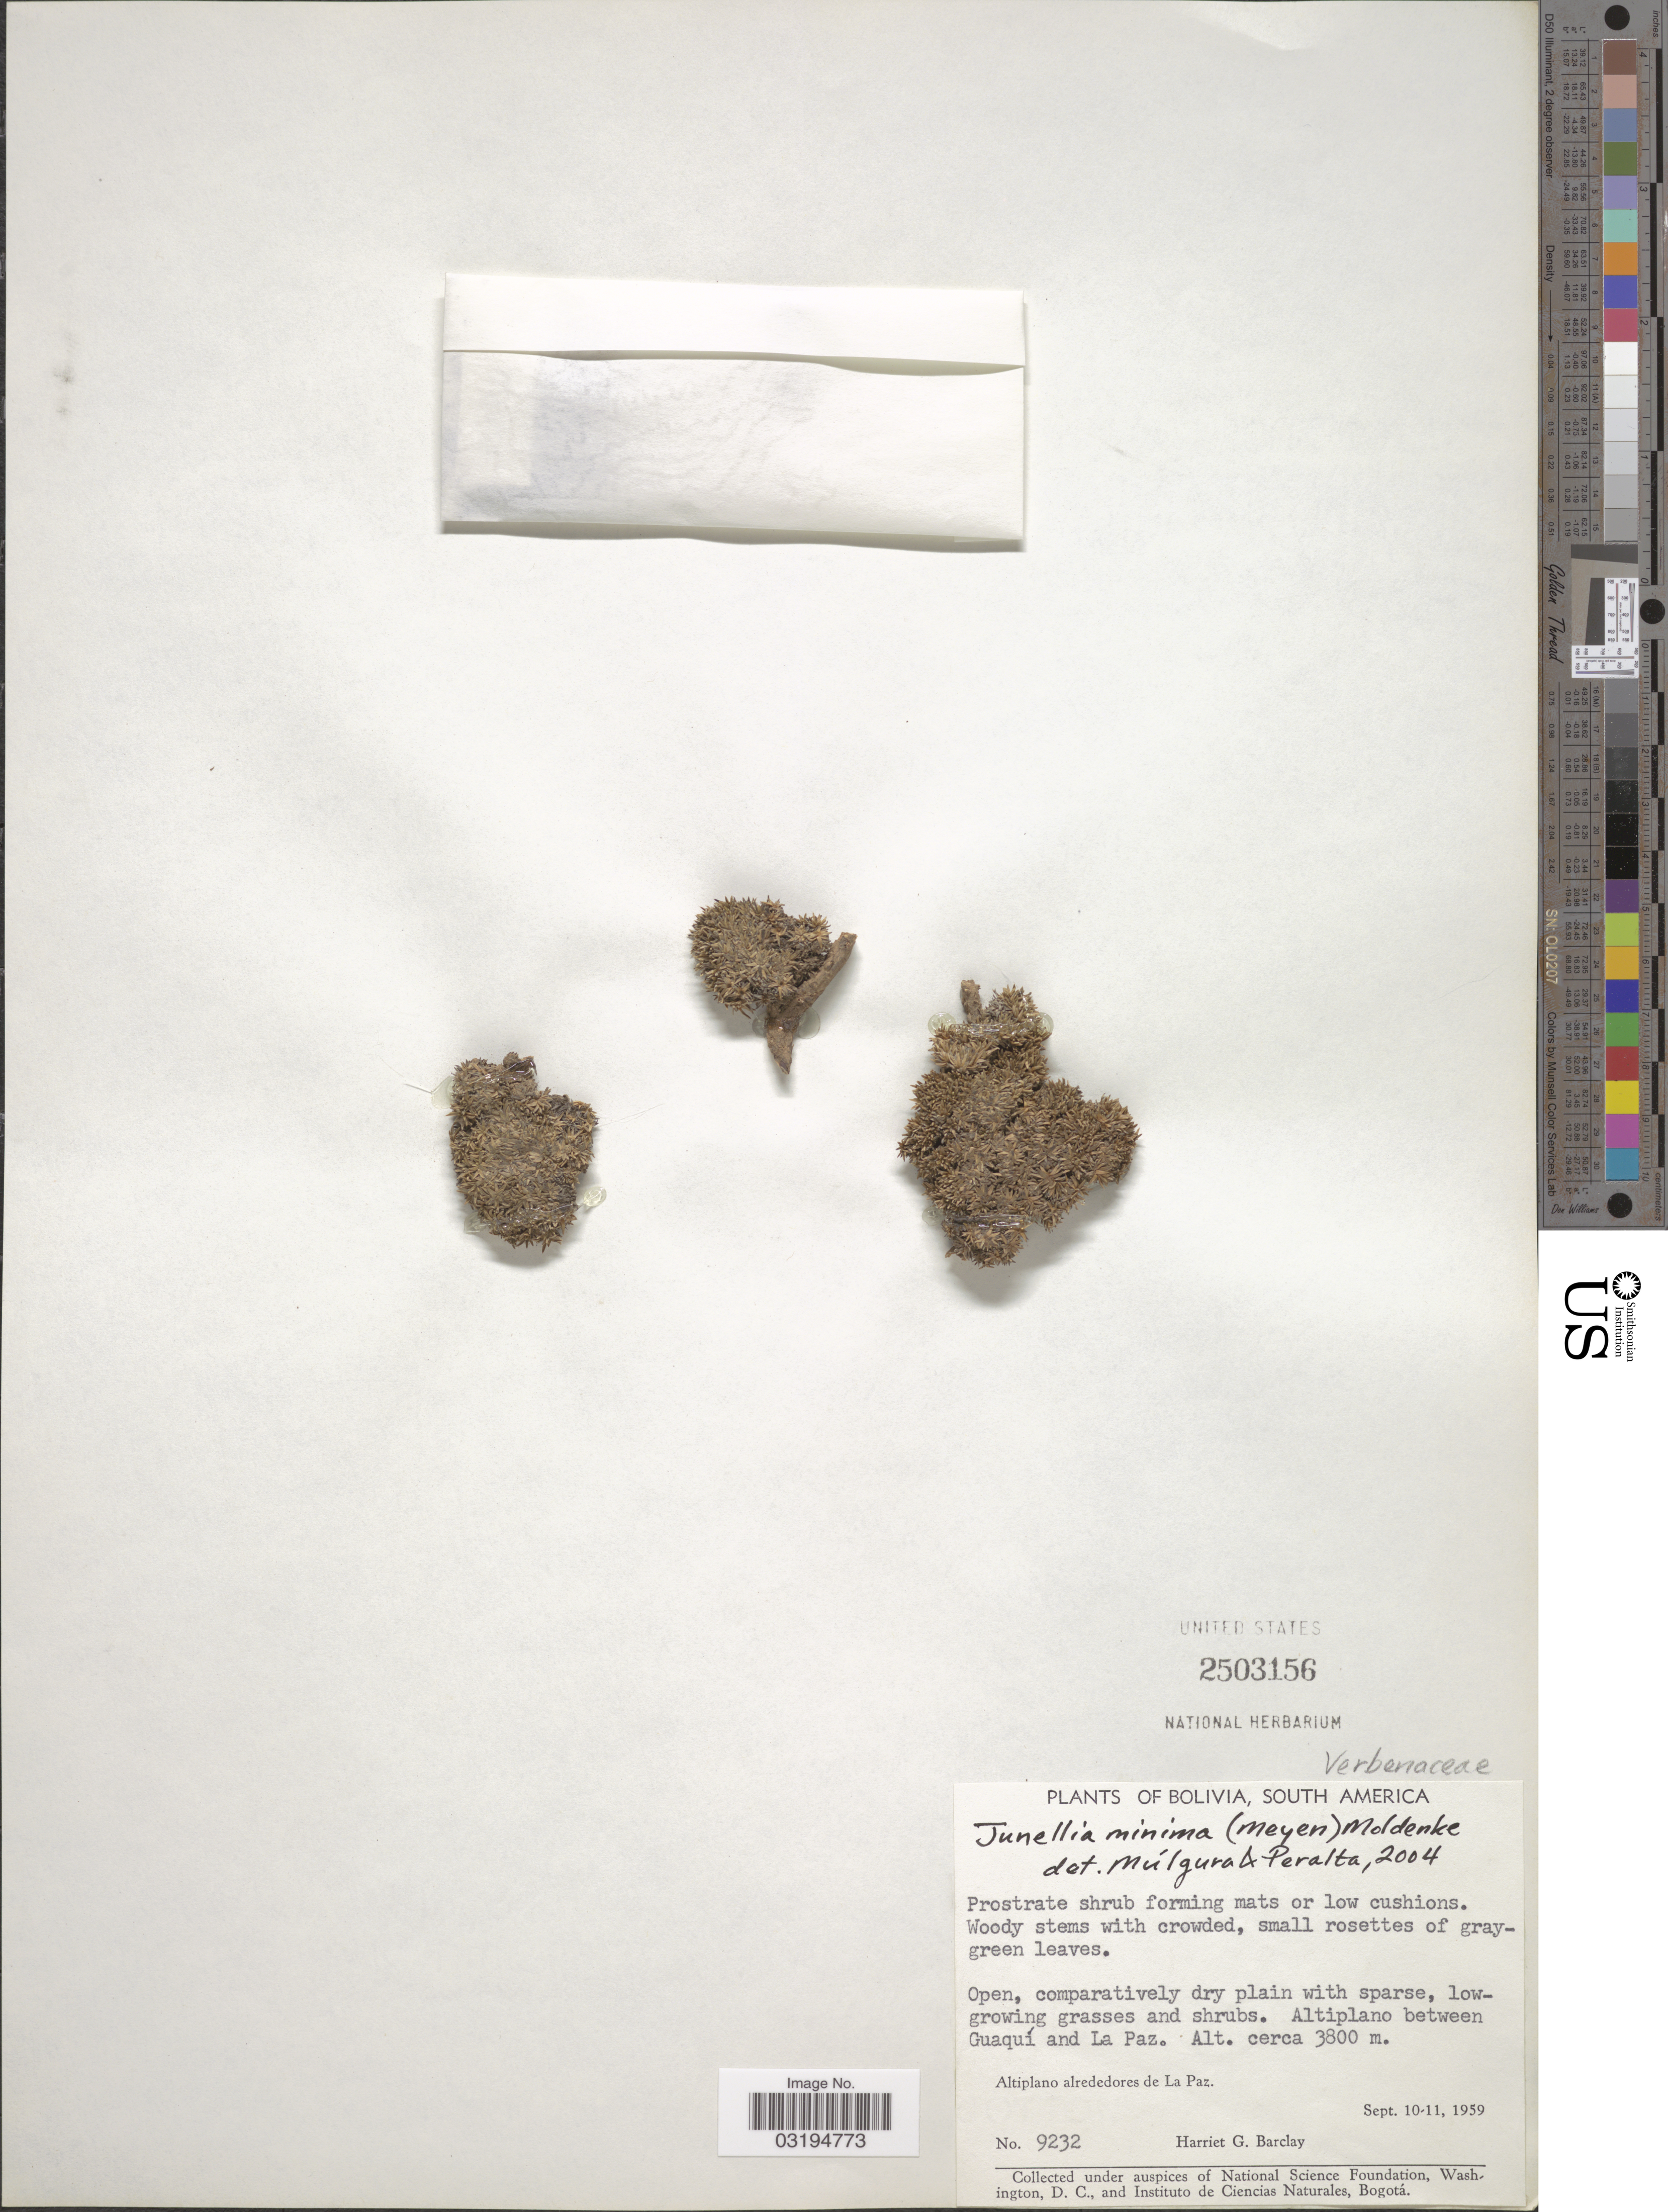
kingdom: Plantae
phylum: Tracheophyta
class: Magnoliopsida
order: Lamiales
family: Verbenaceae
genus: Junellia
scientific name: Junellia minima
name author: (Meyen) Moldenke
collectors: H. G. Barclay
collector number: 9232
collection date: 1959-09-10/1959-09-11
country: Bolivia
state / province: La Paz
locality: Altiplano between Guaquí and La Paz. Altiplno alrededores de La Paz.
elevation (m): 3800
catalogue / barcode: US 2503156